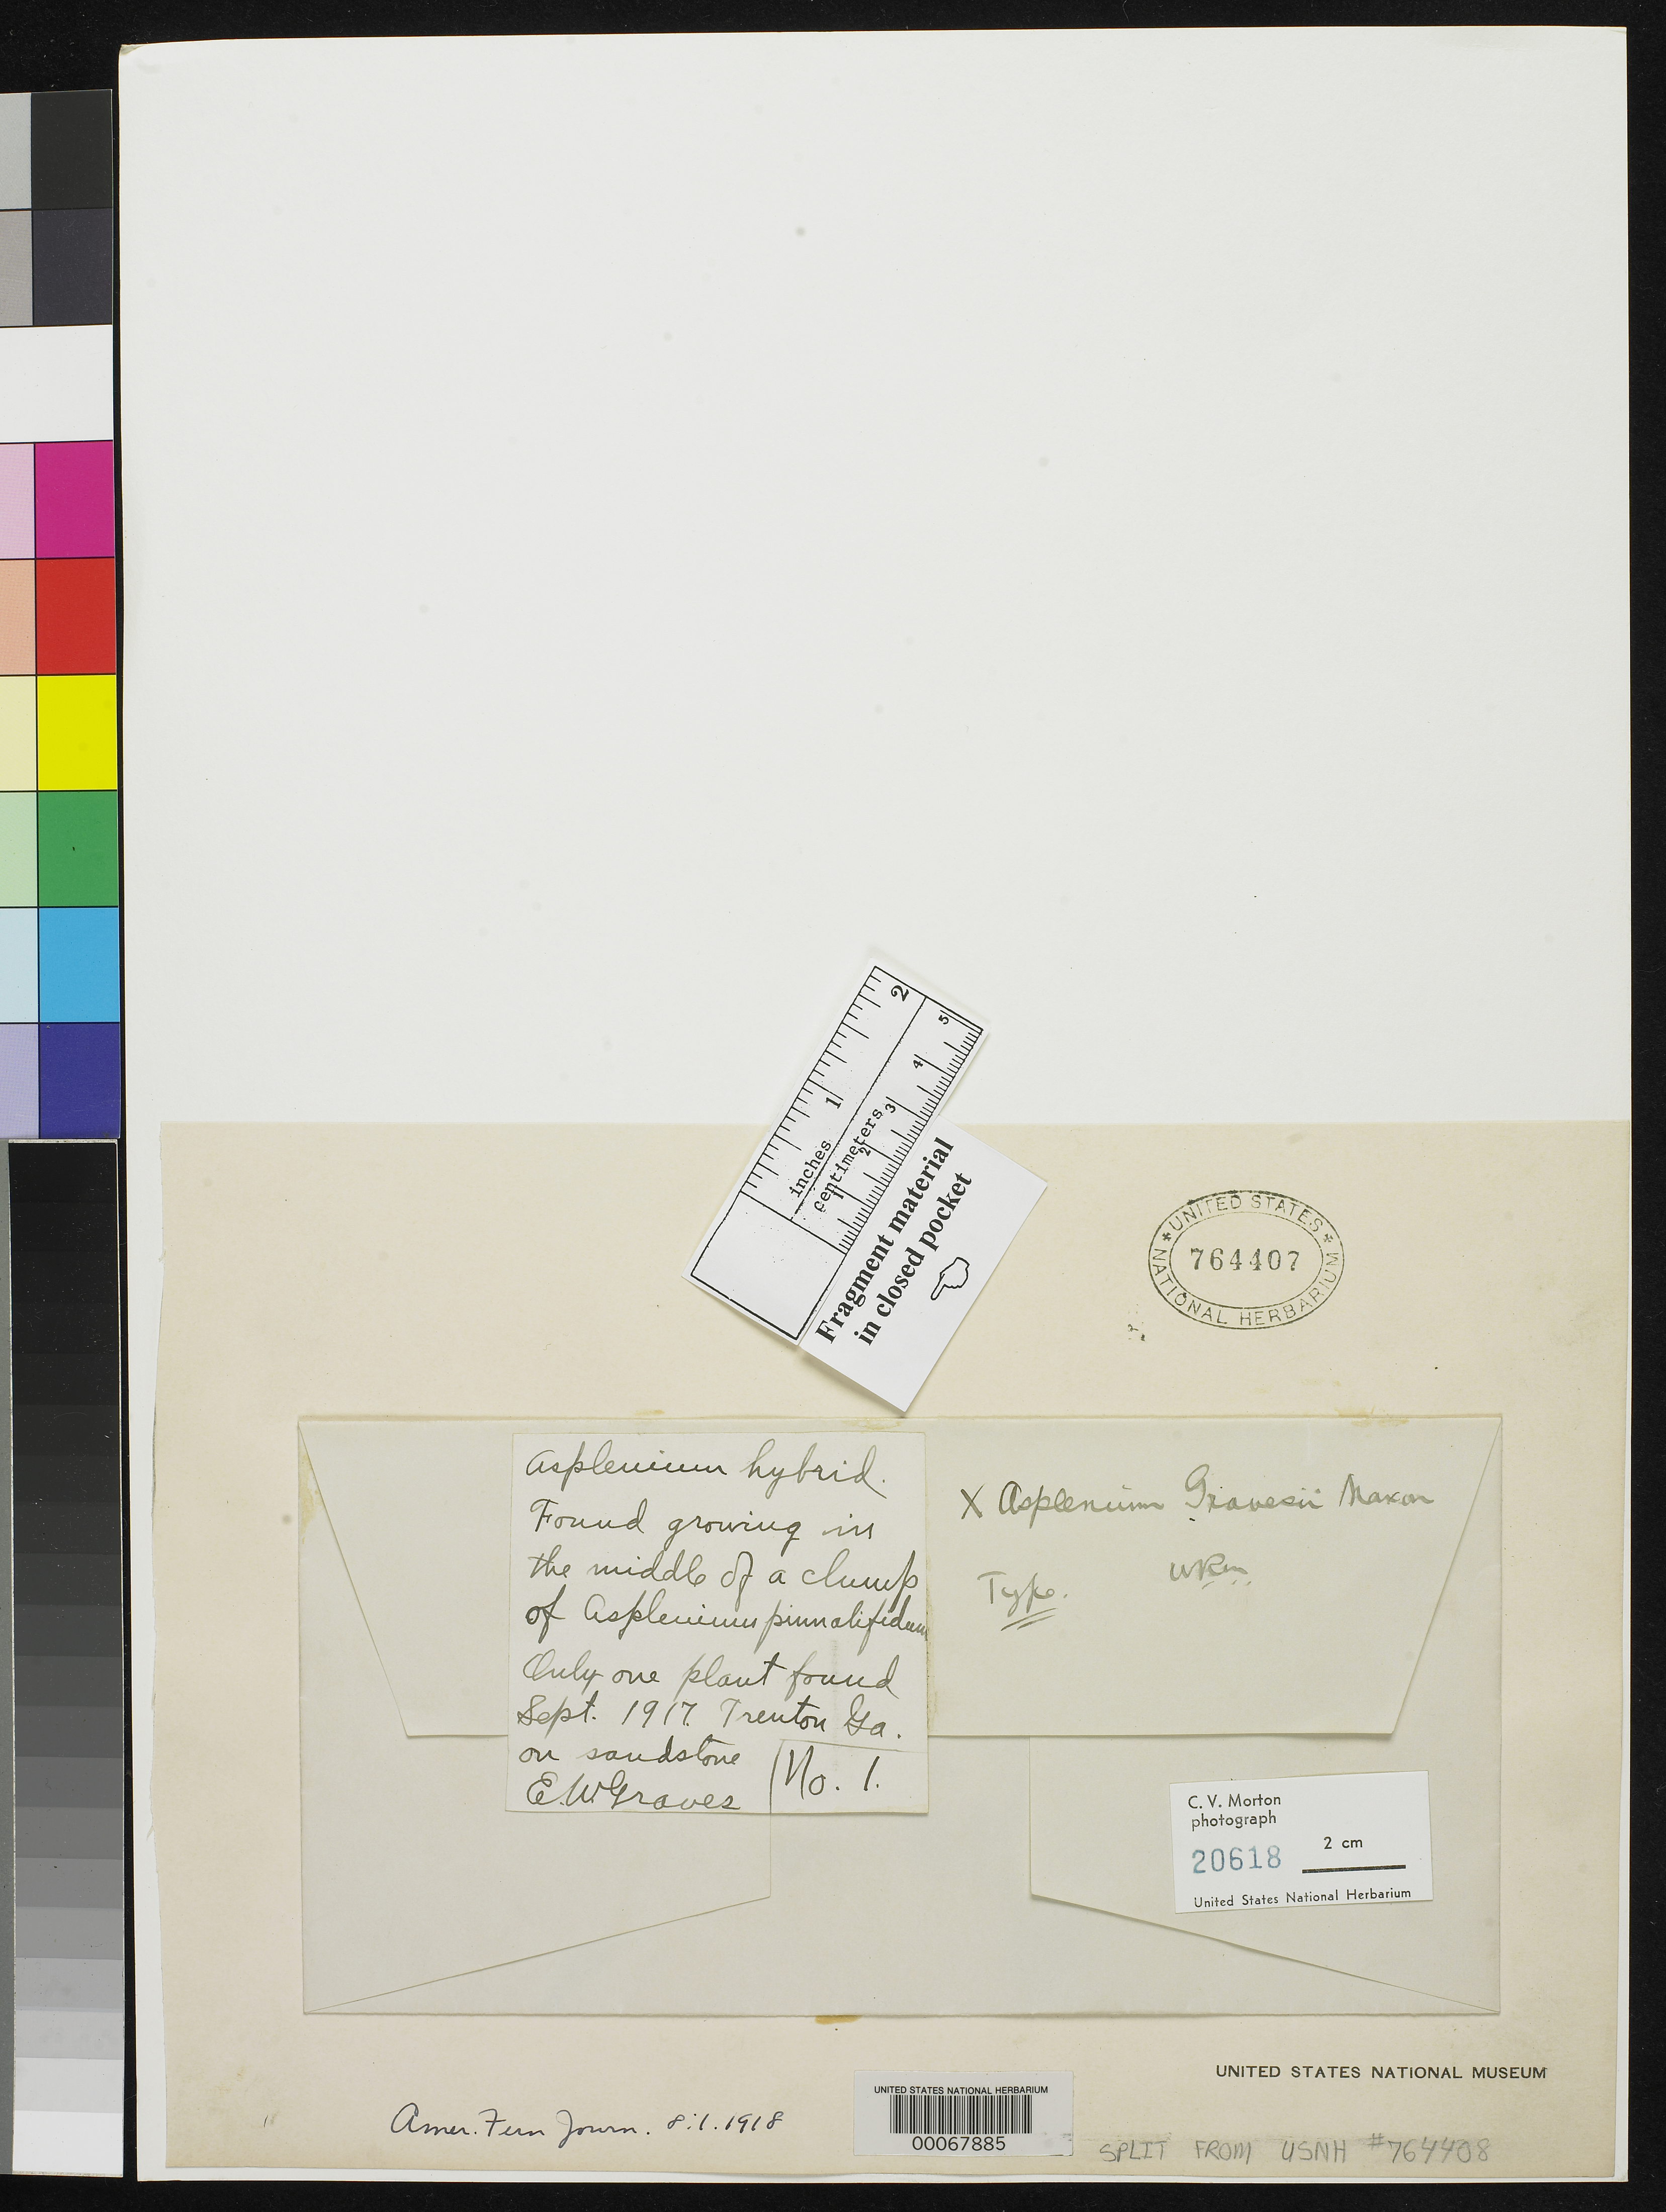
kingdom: Plantae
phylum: Tracheophyta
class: Polypodiopsida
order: Polypodiales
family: Aspleniaceae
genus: Asplenium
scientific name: Asplenium x gravesii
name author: Maxon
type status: Holotype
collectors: E. Graves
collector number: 1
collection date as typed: Sep 1917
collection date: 1917-09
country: United States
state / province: Georgia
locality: Trenton.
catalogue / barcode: US 764407